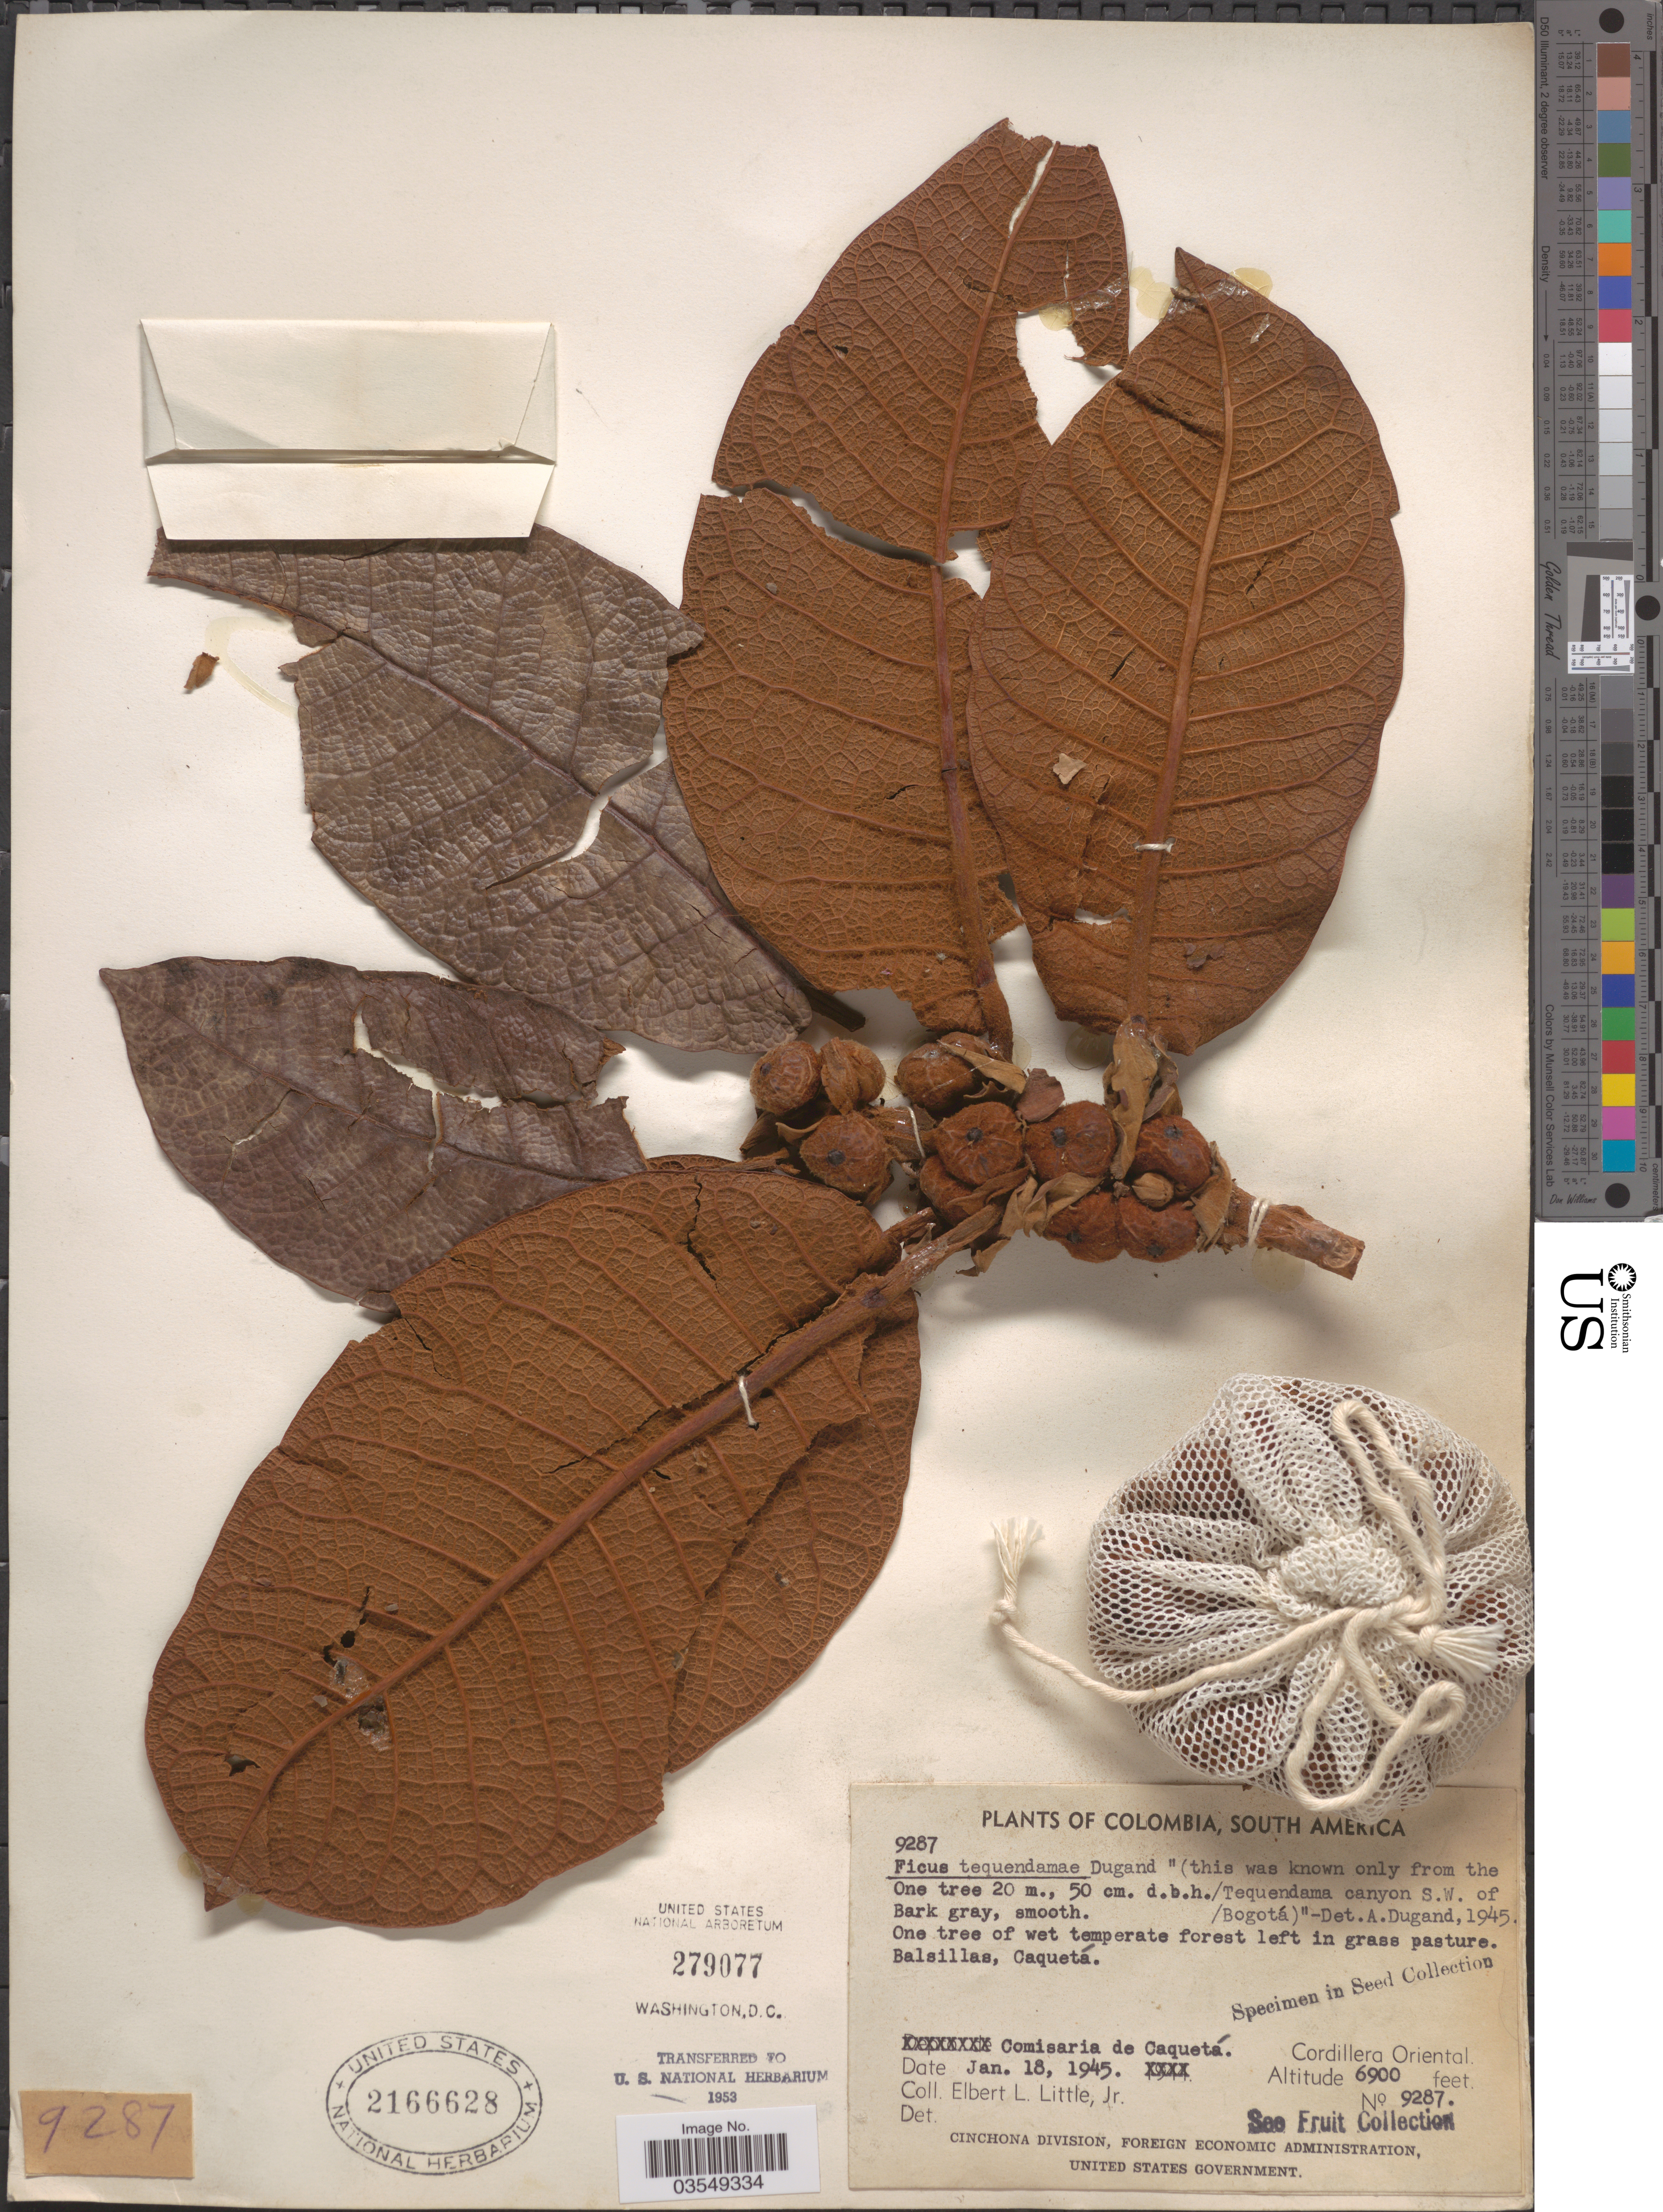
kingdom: Plantae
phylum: Tracheophyta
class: Magnoliopsida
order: Rosales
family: Moraceae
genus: Ficus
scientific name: Ficus tequendamae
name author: Dugand G.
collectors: E. L. Little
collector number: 9287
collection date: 1945-01-18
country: Colombia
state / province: Caquetá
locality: Balsillas. Comisaria de Caquetá. Cordillera Oriental.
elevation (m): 2103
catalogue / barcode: US 2166628